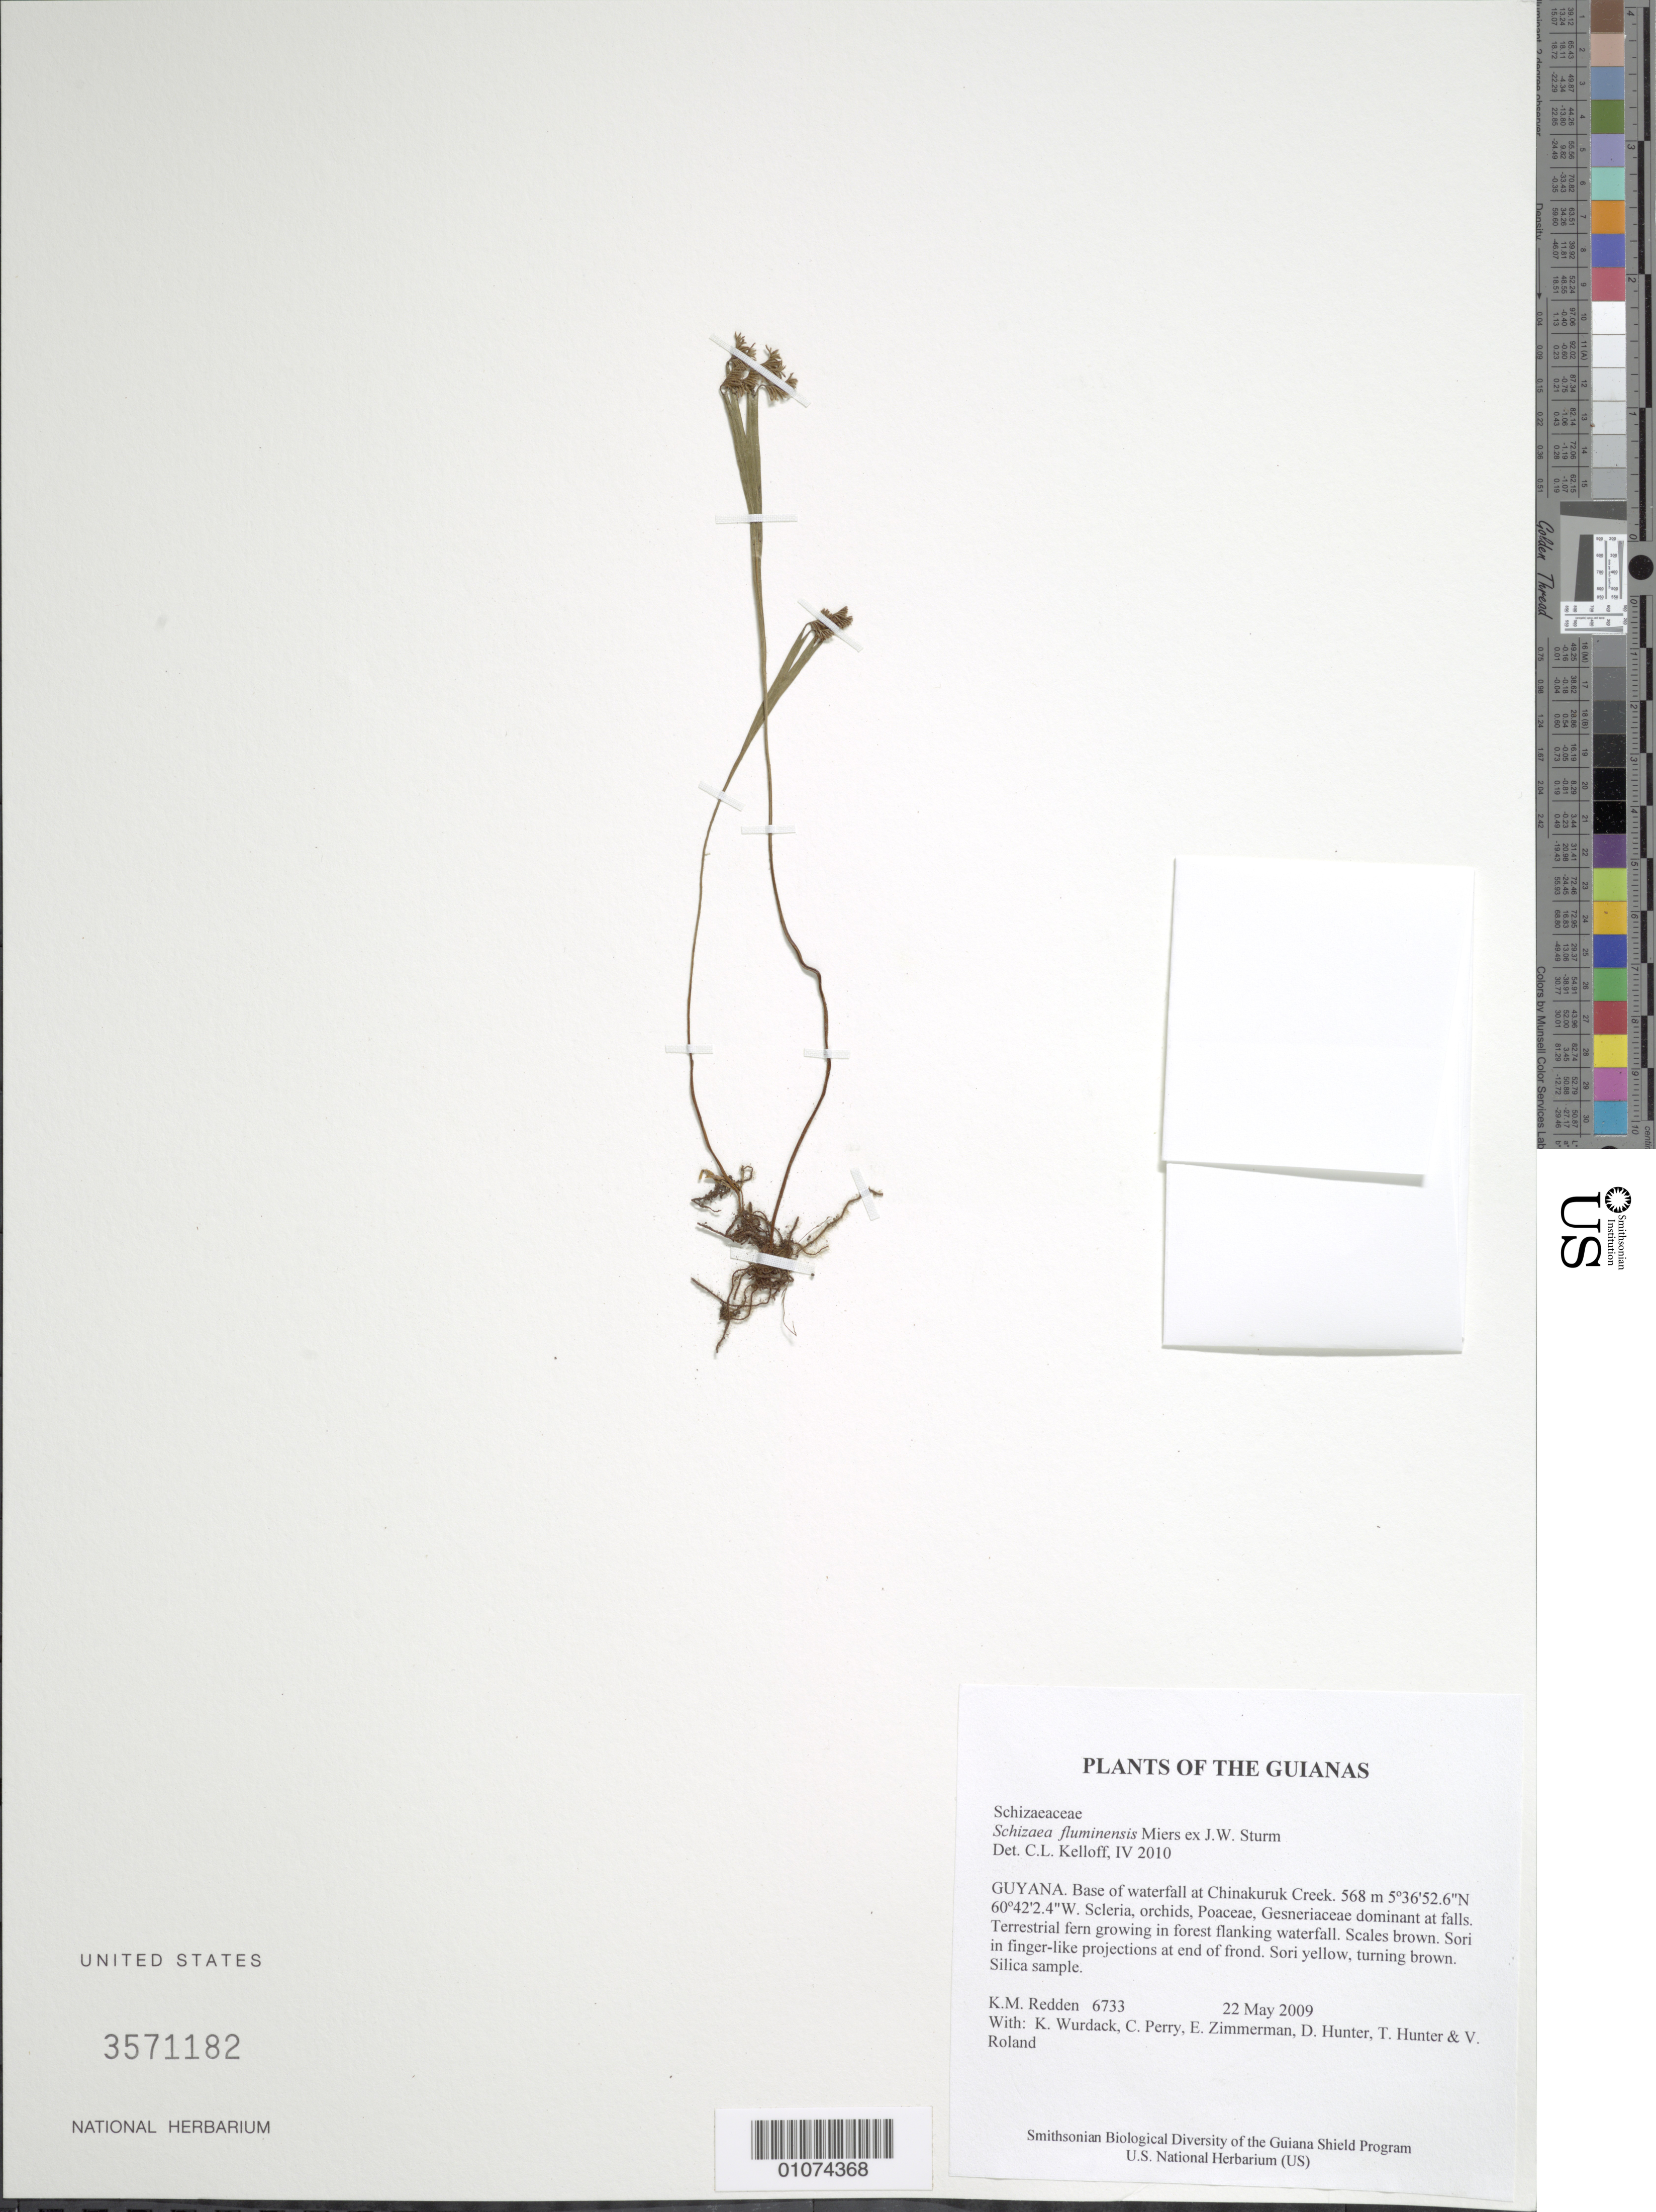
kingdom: Plantae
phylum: Tracheophyta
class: Polypodiopsida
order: Schizaeales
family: Schizaeaceae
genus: Schizaea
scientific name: Schizaea fluminensis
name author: Miers ex J.W. Sturm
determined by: Kelloff, Carol L., (US), Smithsonian Institution - National Museum of Natural History (UNITED STATES)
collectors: K. M. Redden, K. Wurdack, C. Perry, E. Zimmerman, D. Hunter, T. Hunter & V. Roland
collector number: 6733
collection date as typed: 22 May 2009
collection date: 2009-05-22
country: Guyana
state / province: Cuyuni-Mazaruni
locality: Base of waterfall at Chinakuruk Creek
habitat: Scleria, orchids, Poaceae, Gesneriaceae dominant at falls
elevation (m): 568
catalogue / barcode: US 3571182